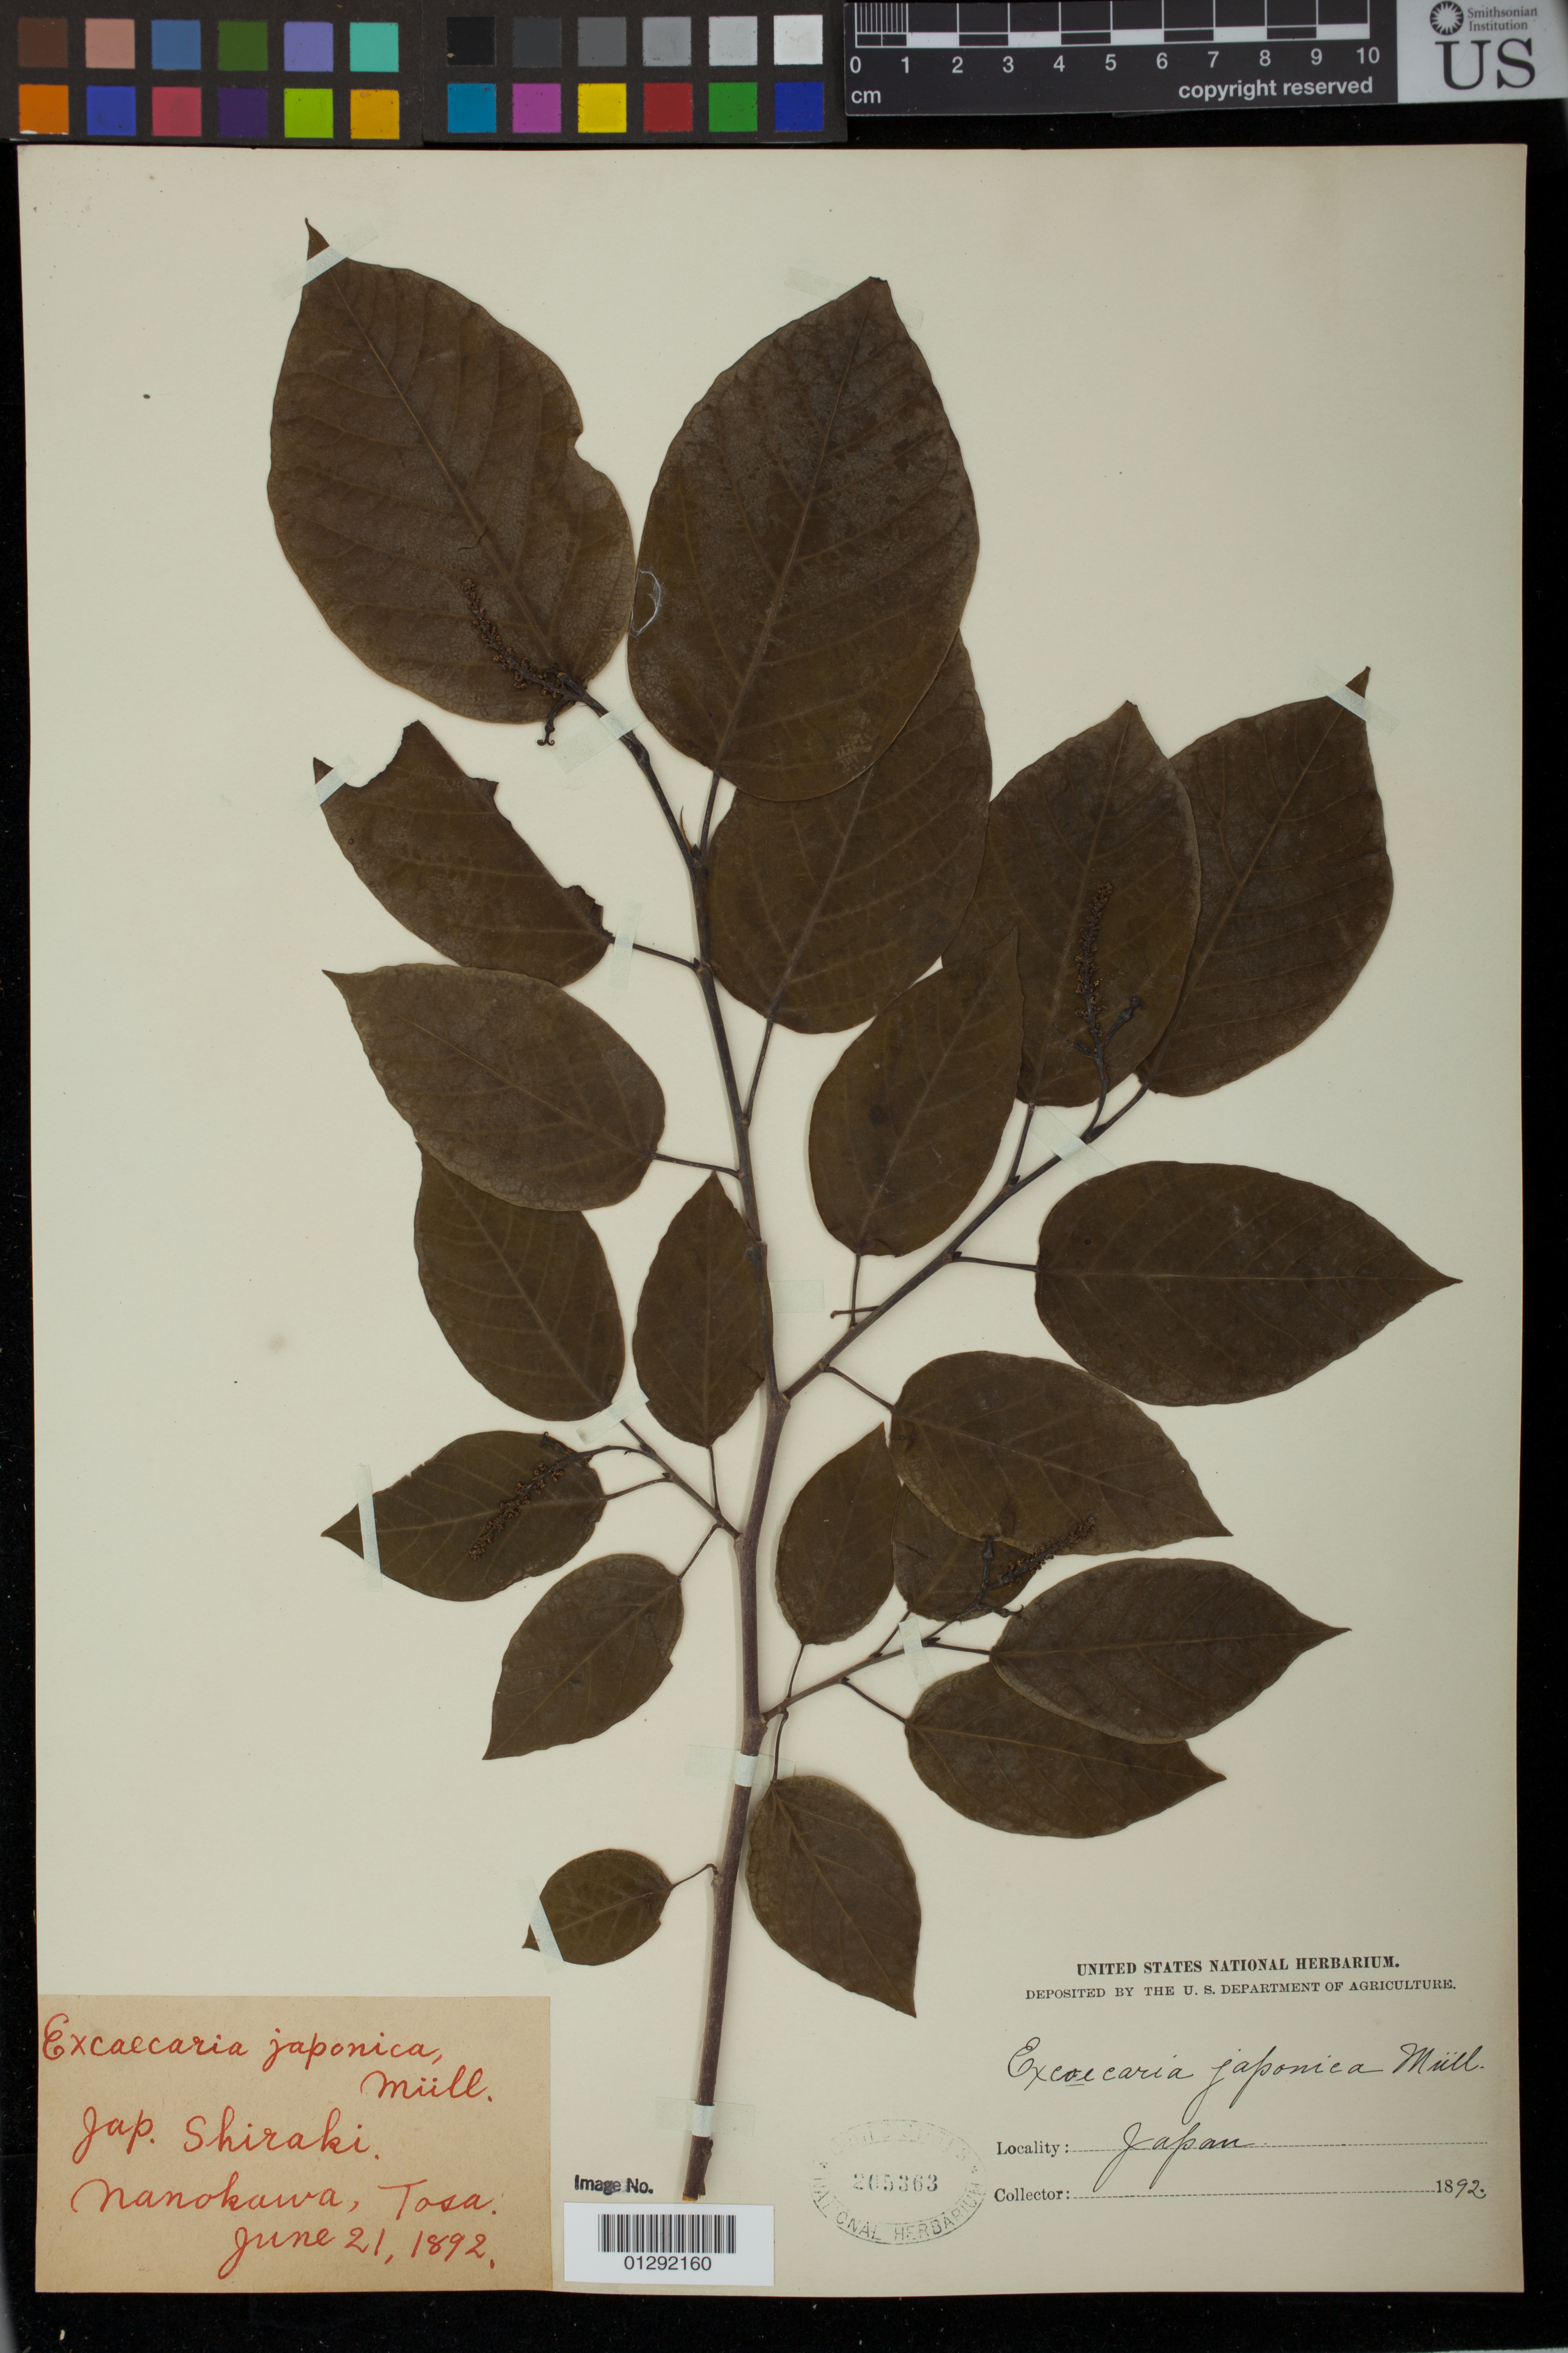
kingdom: Plantae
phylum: Tracheophyta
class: Magnoliopsida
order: Malpighiales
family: Euphorbiaceae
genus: Excoecaria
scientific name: Excoecaria japonica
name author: (Siebold & Zucc.) Müll. Arg.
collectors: T. Nanokawa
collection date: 1892-06-21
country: Japan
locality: Shiraki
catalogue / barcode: US 265363